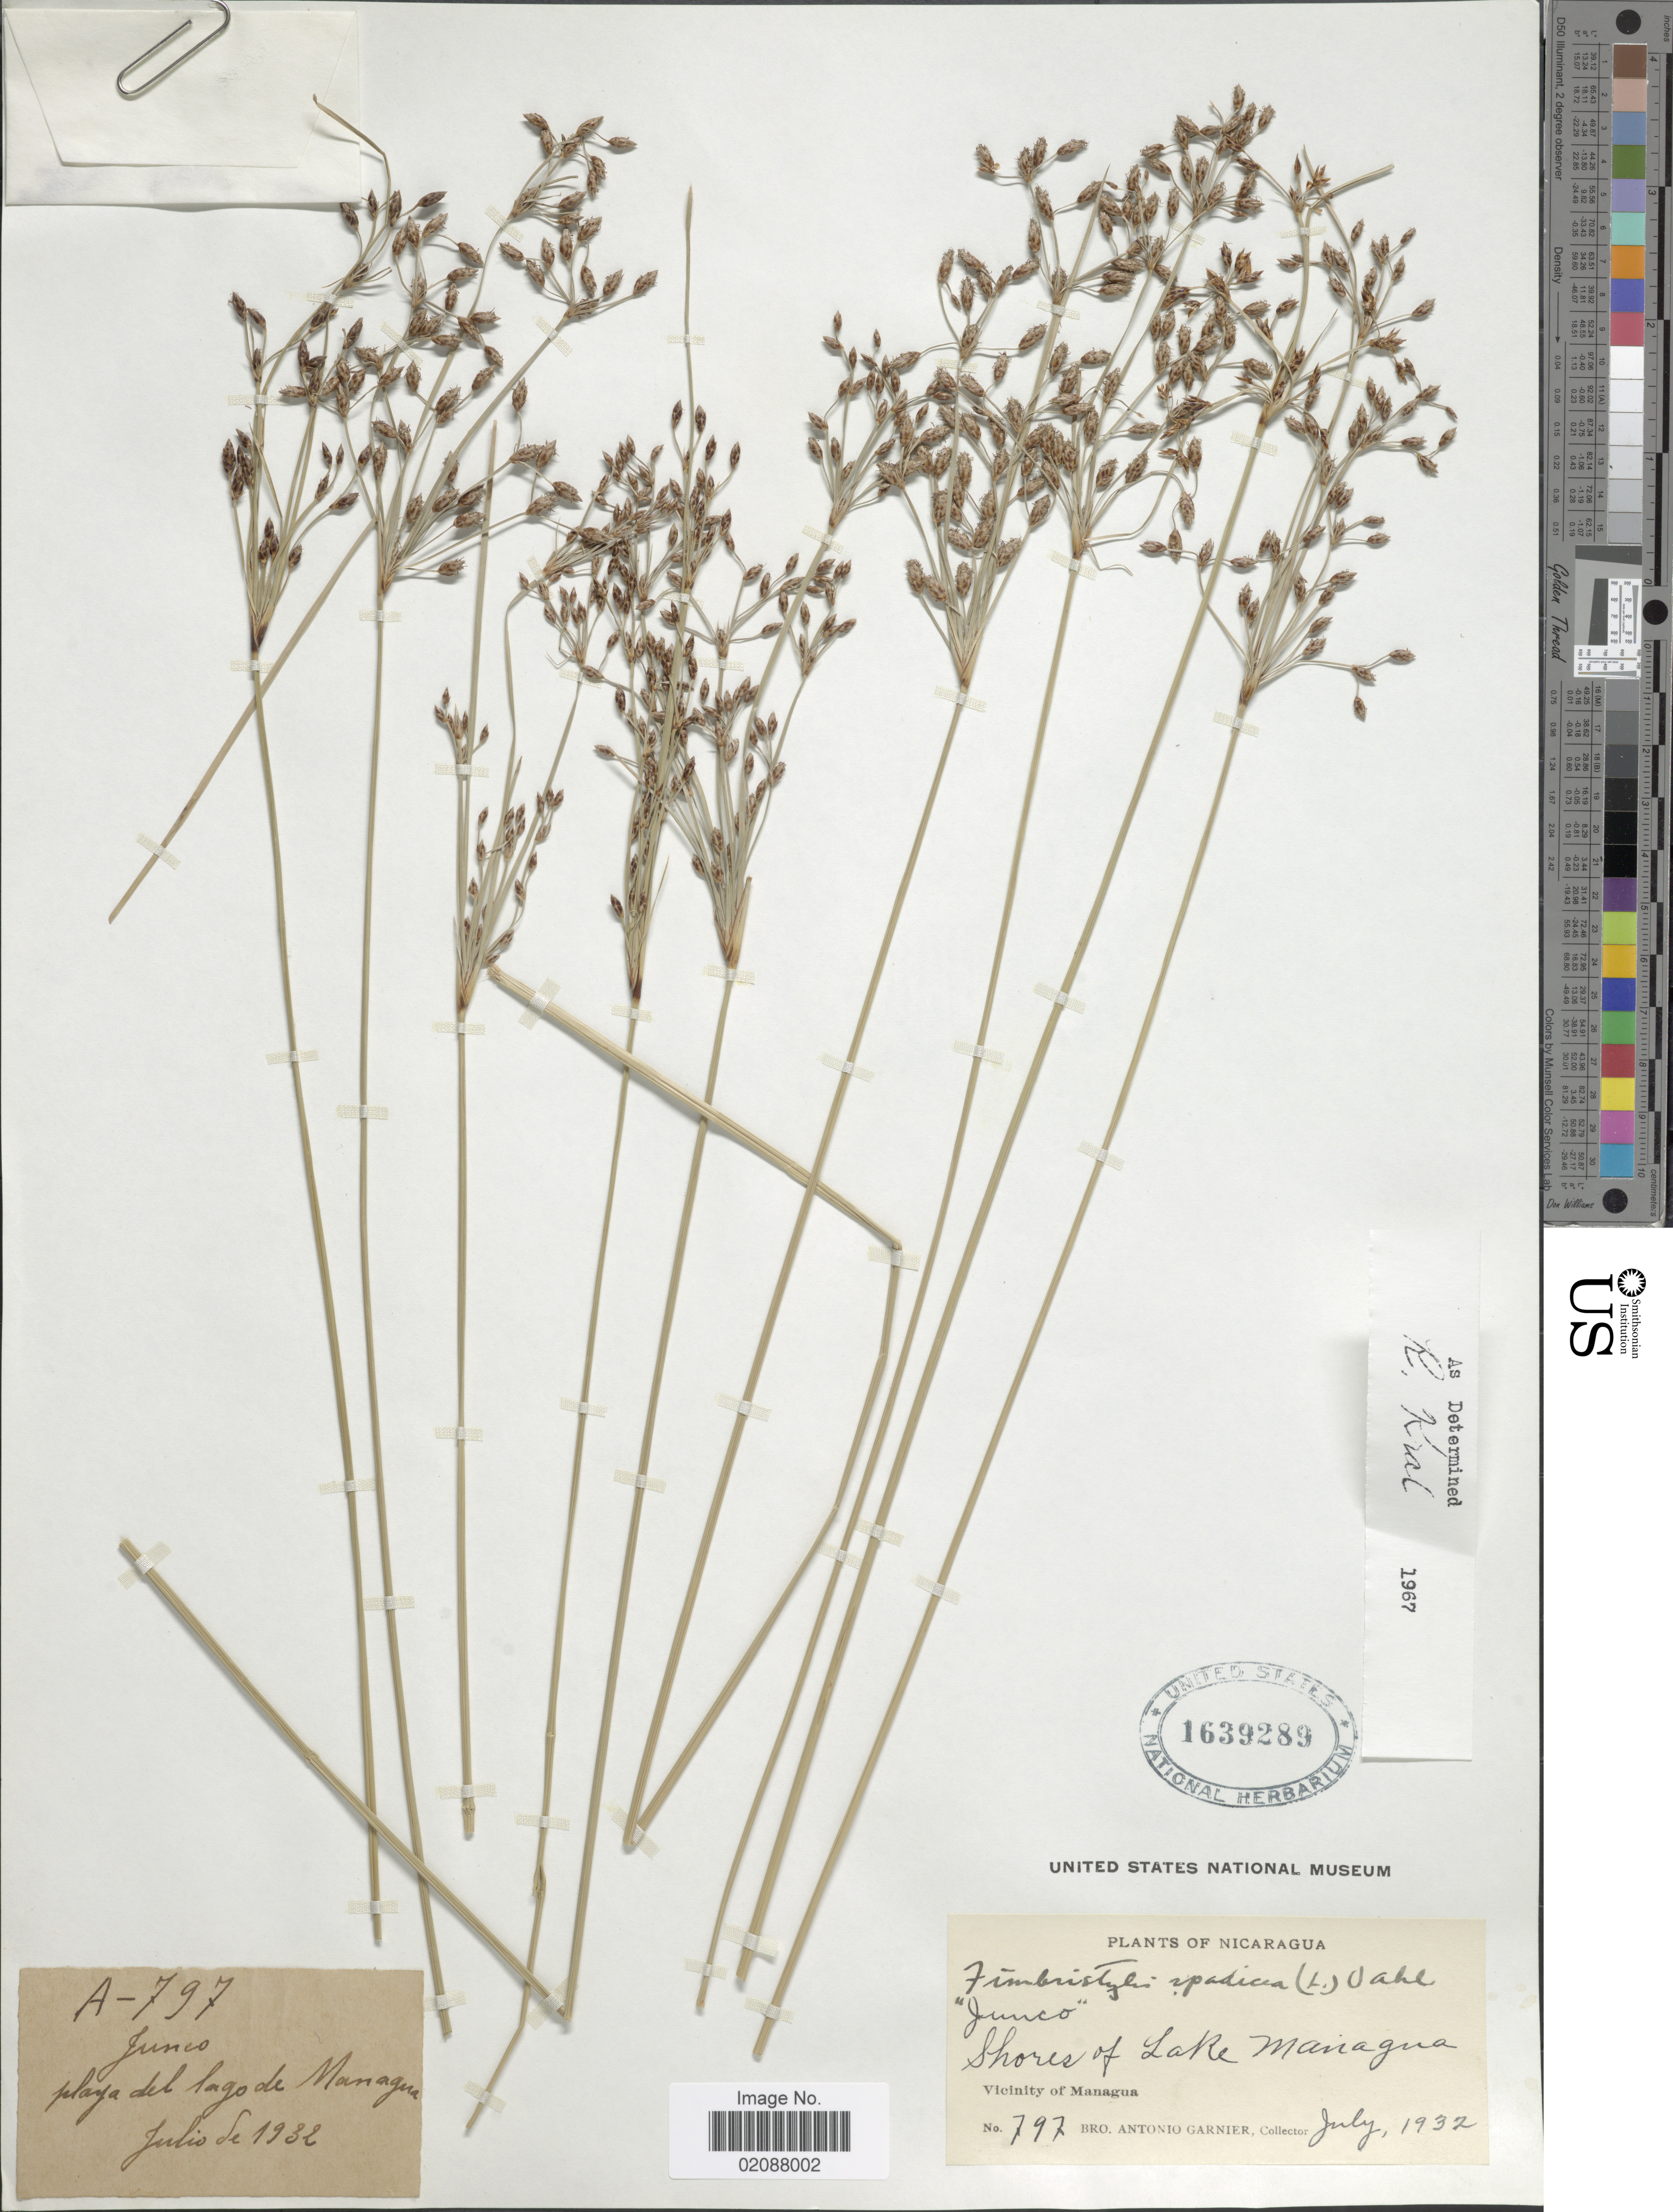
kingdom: Plantae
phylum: Tracheophyta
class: Liliopsida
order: Poales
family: Cyperaceae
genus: Fimbristylis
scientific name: Fimbristylis spadicea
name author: (L.) Vahl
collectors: Bro. A. Garnier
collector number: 797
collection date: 1932-07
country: Nicaragua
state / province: Managua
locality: Shores of Lake Managua. Vicinity of Managua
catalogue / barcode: US 1639289